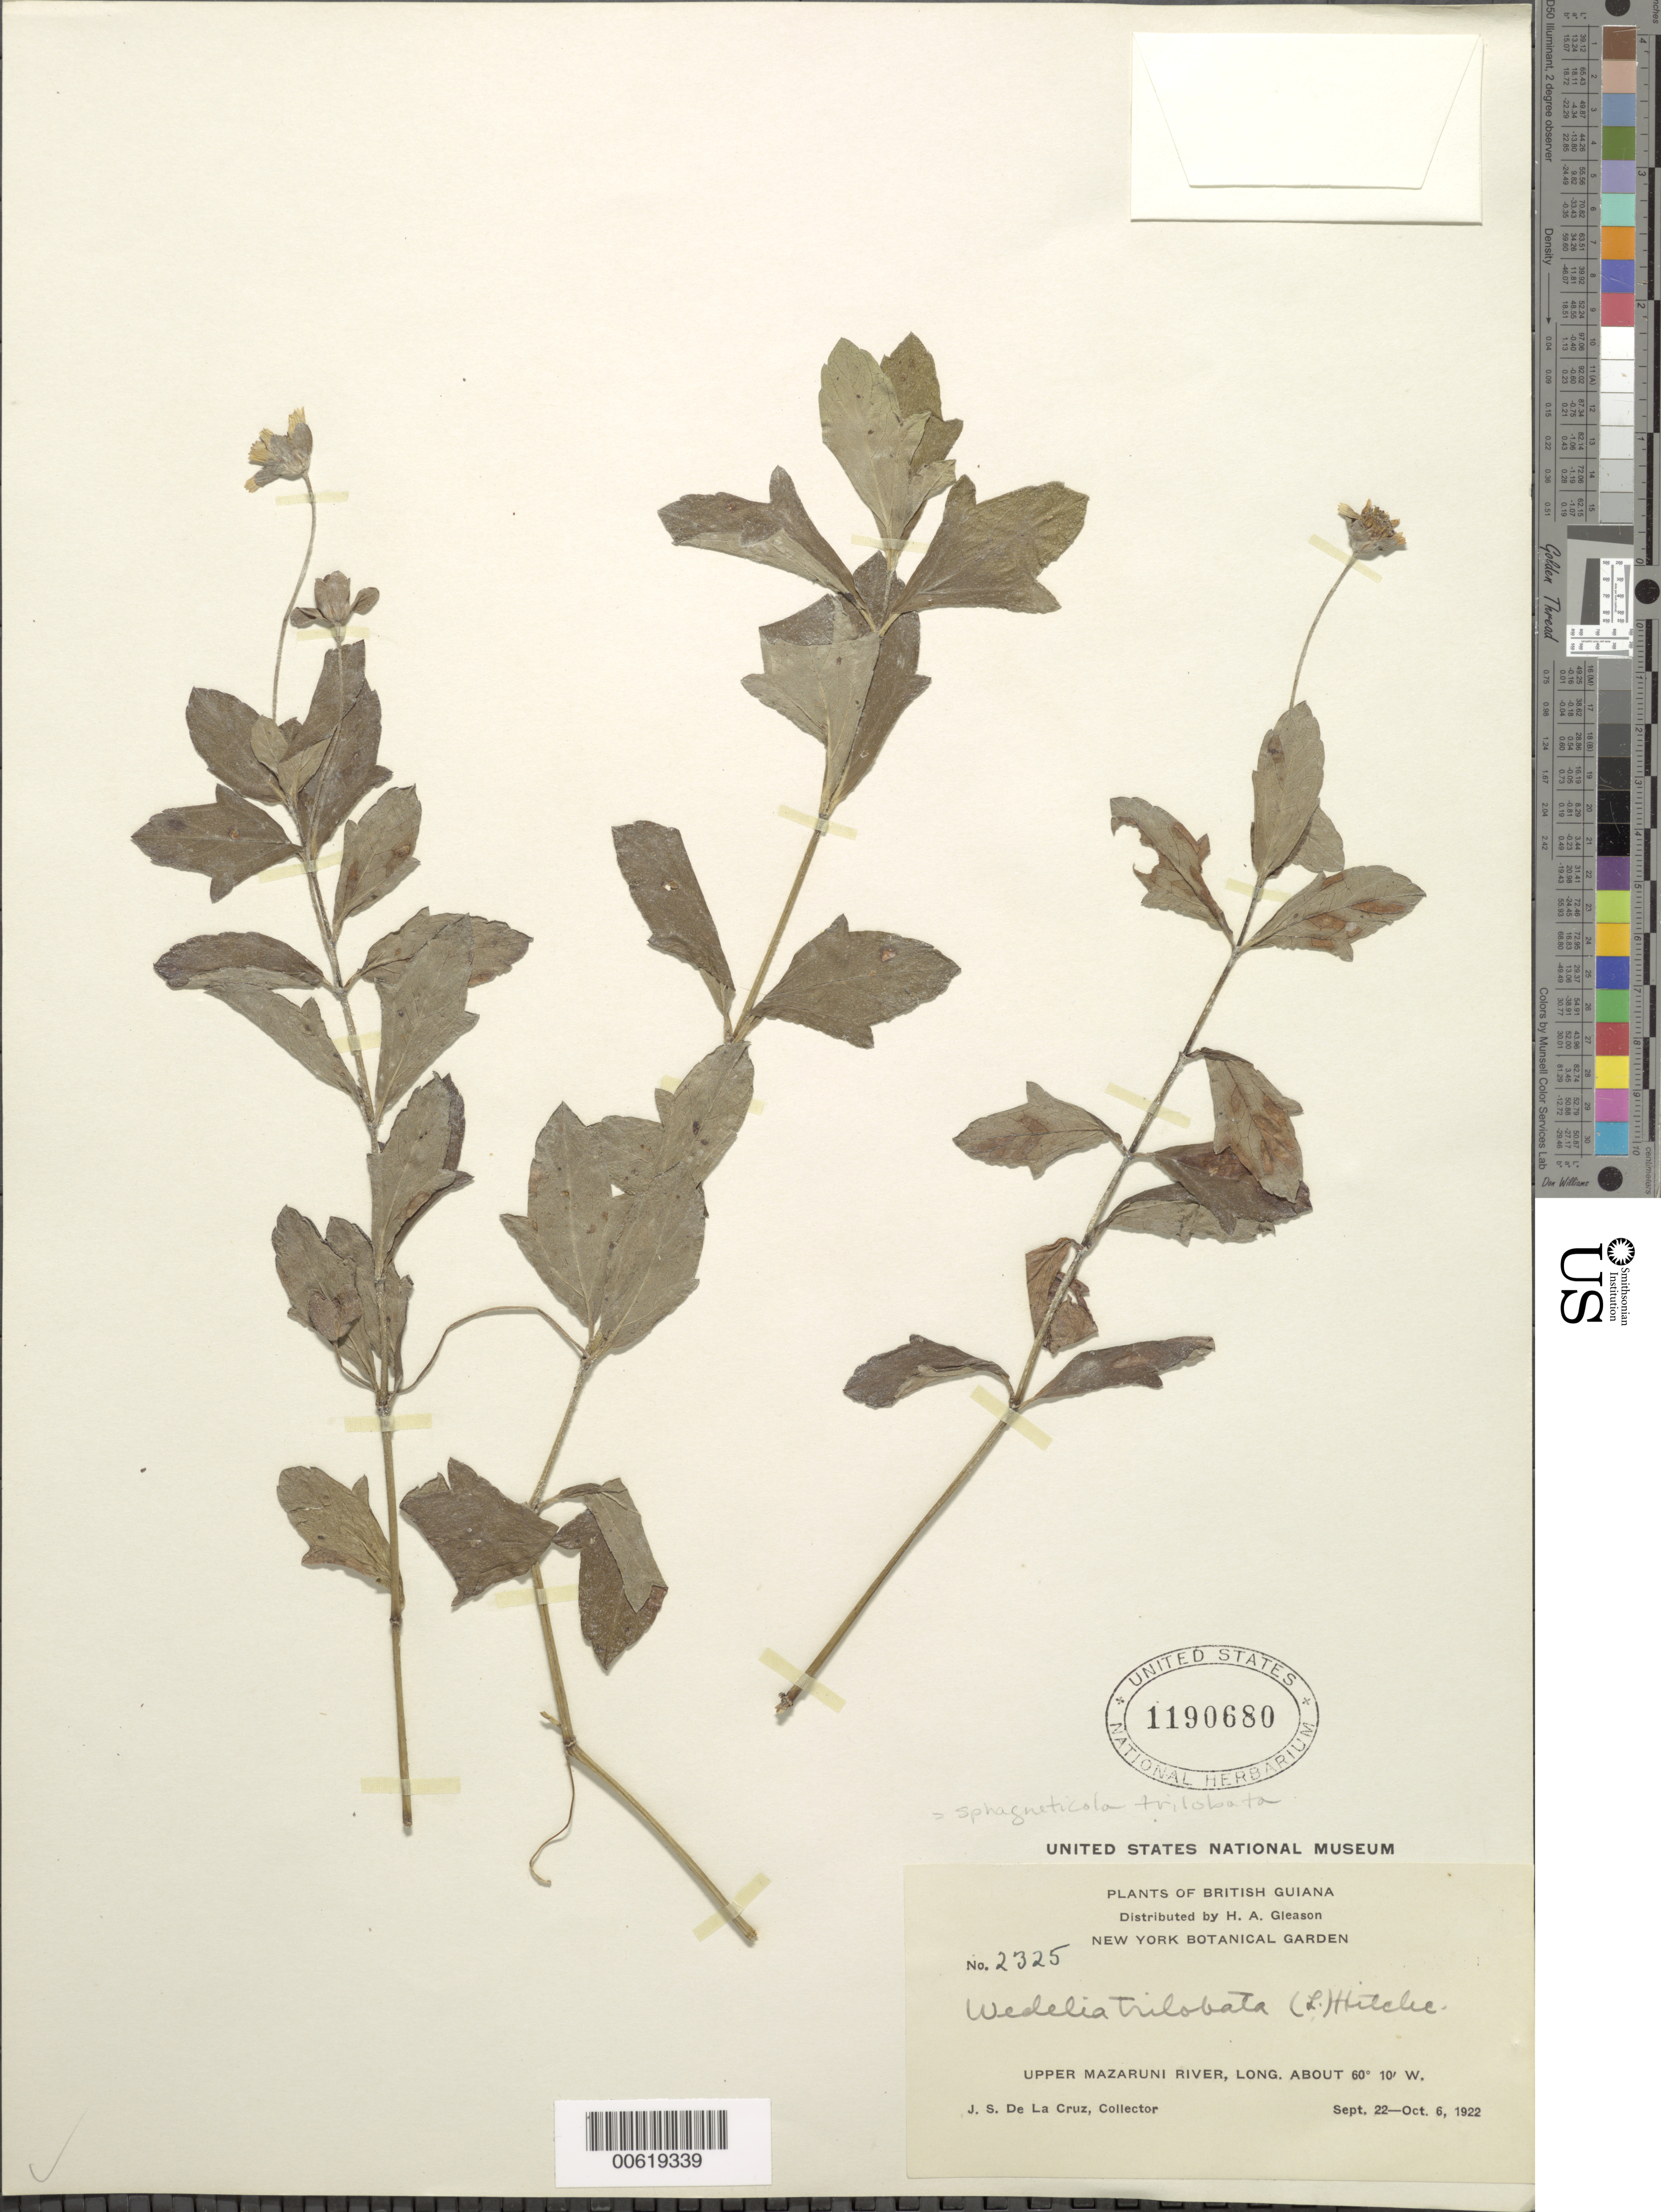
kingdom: Plantae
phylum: Tracheophyta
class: Magnoliopsida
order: Asterales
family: Asteraceae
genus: Sphagneticola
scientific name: Sphagneticola trilobata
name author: (L.) Pruski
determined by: Pruski, J. F.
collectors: J. S. de la Cruz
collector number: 2325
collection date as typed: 22-Sep-22 to 6-Oct-22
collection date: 1922-09-22/1922-10-06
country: Guyana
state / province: Cuyuni-Mazaruni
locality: Upper Mazaruni R.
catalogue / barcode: US 1190680